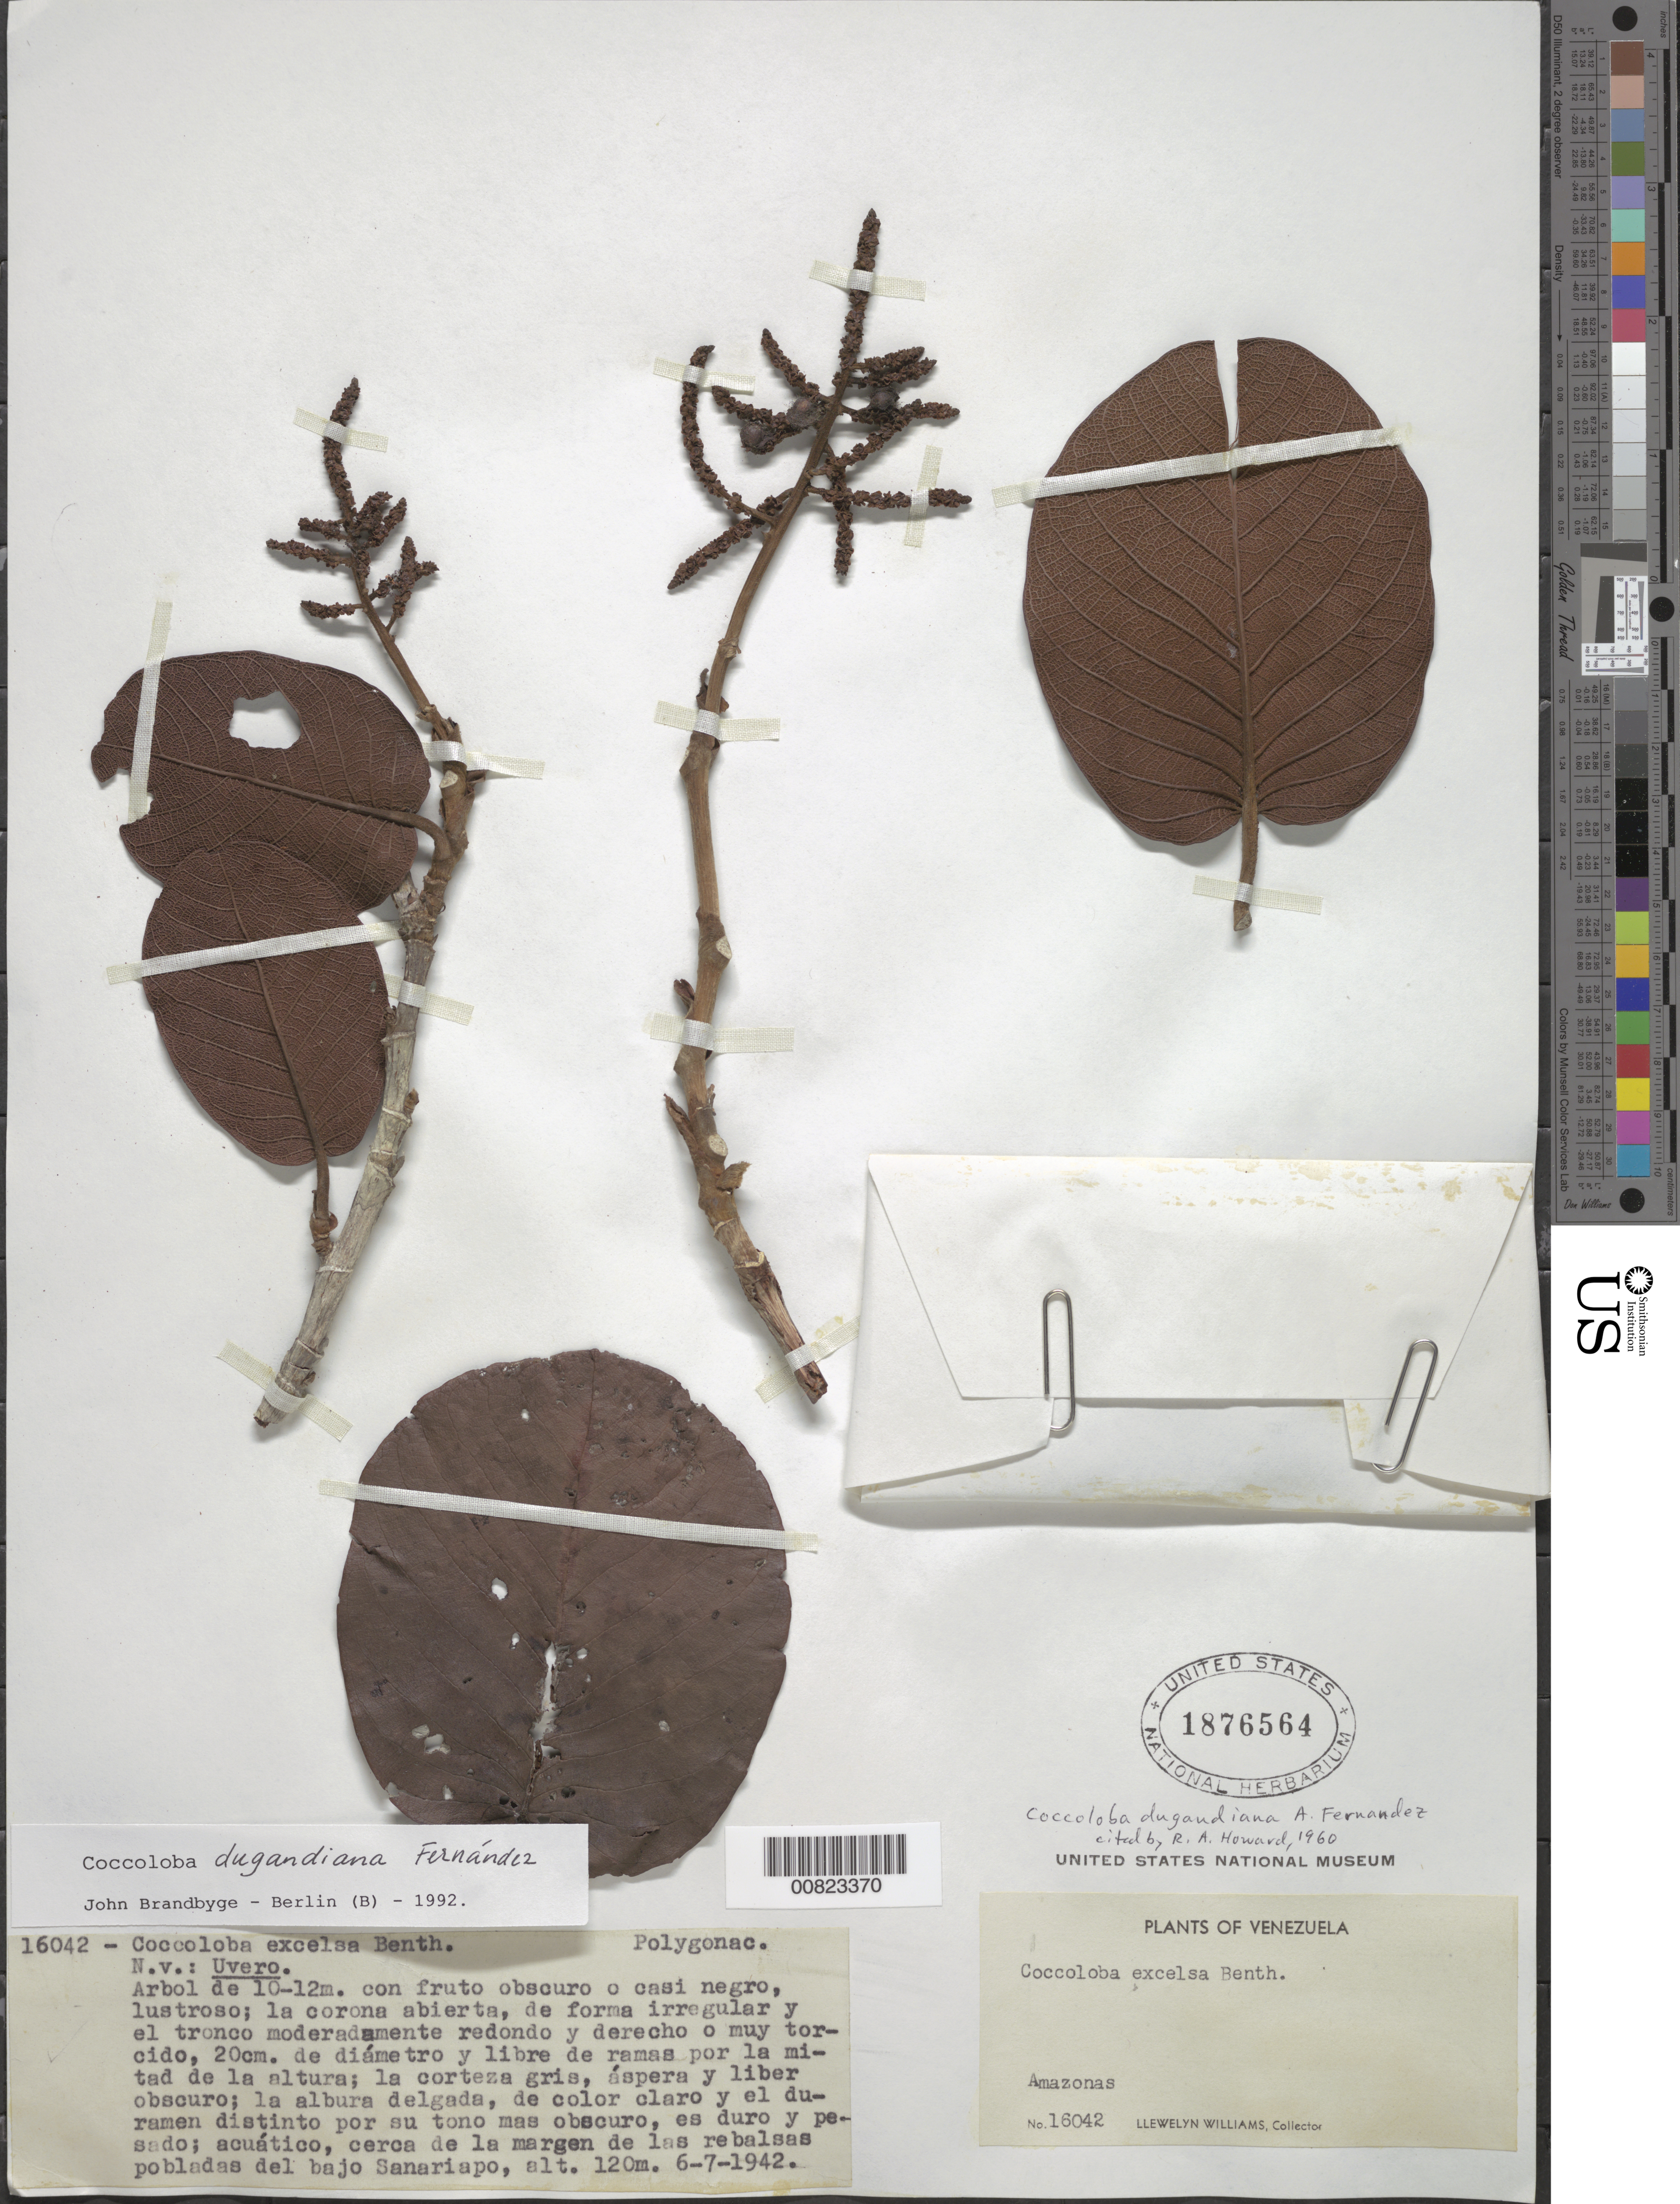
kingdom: Plantae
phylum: Tracheophyta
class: Magnoliopsida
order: Caryophyllales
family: Polygonaceae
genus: Coccoloba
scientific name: Coccoloba dugandiana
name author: A. Fernández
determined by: Brandbyge, J.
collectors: Ll. Williams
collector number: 16042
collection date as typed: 6-Jul-42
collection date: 1942-07-06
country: Venezuela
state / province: Amazonas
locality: Bajo Sanariapo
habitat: Cerca de la margen de las rebalsas pobladas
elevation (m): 120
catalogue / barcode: US 1876564